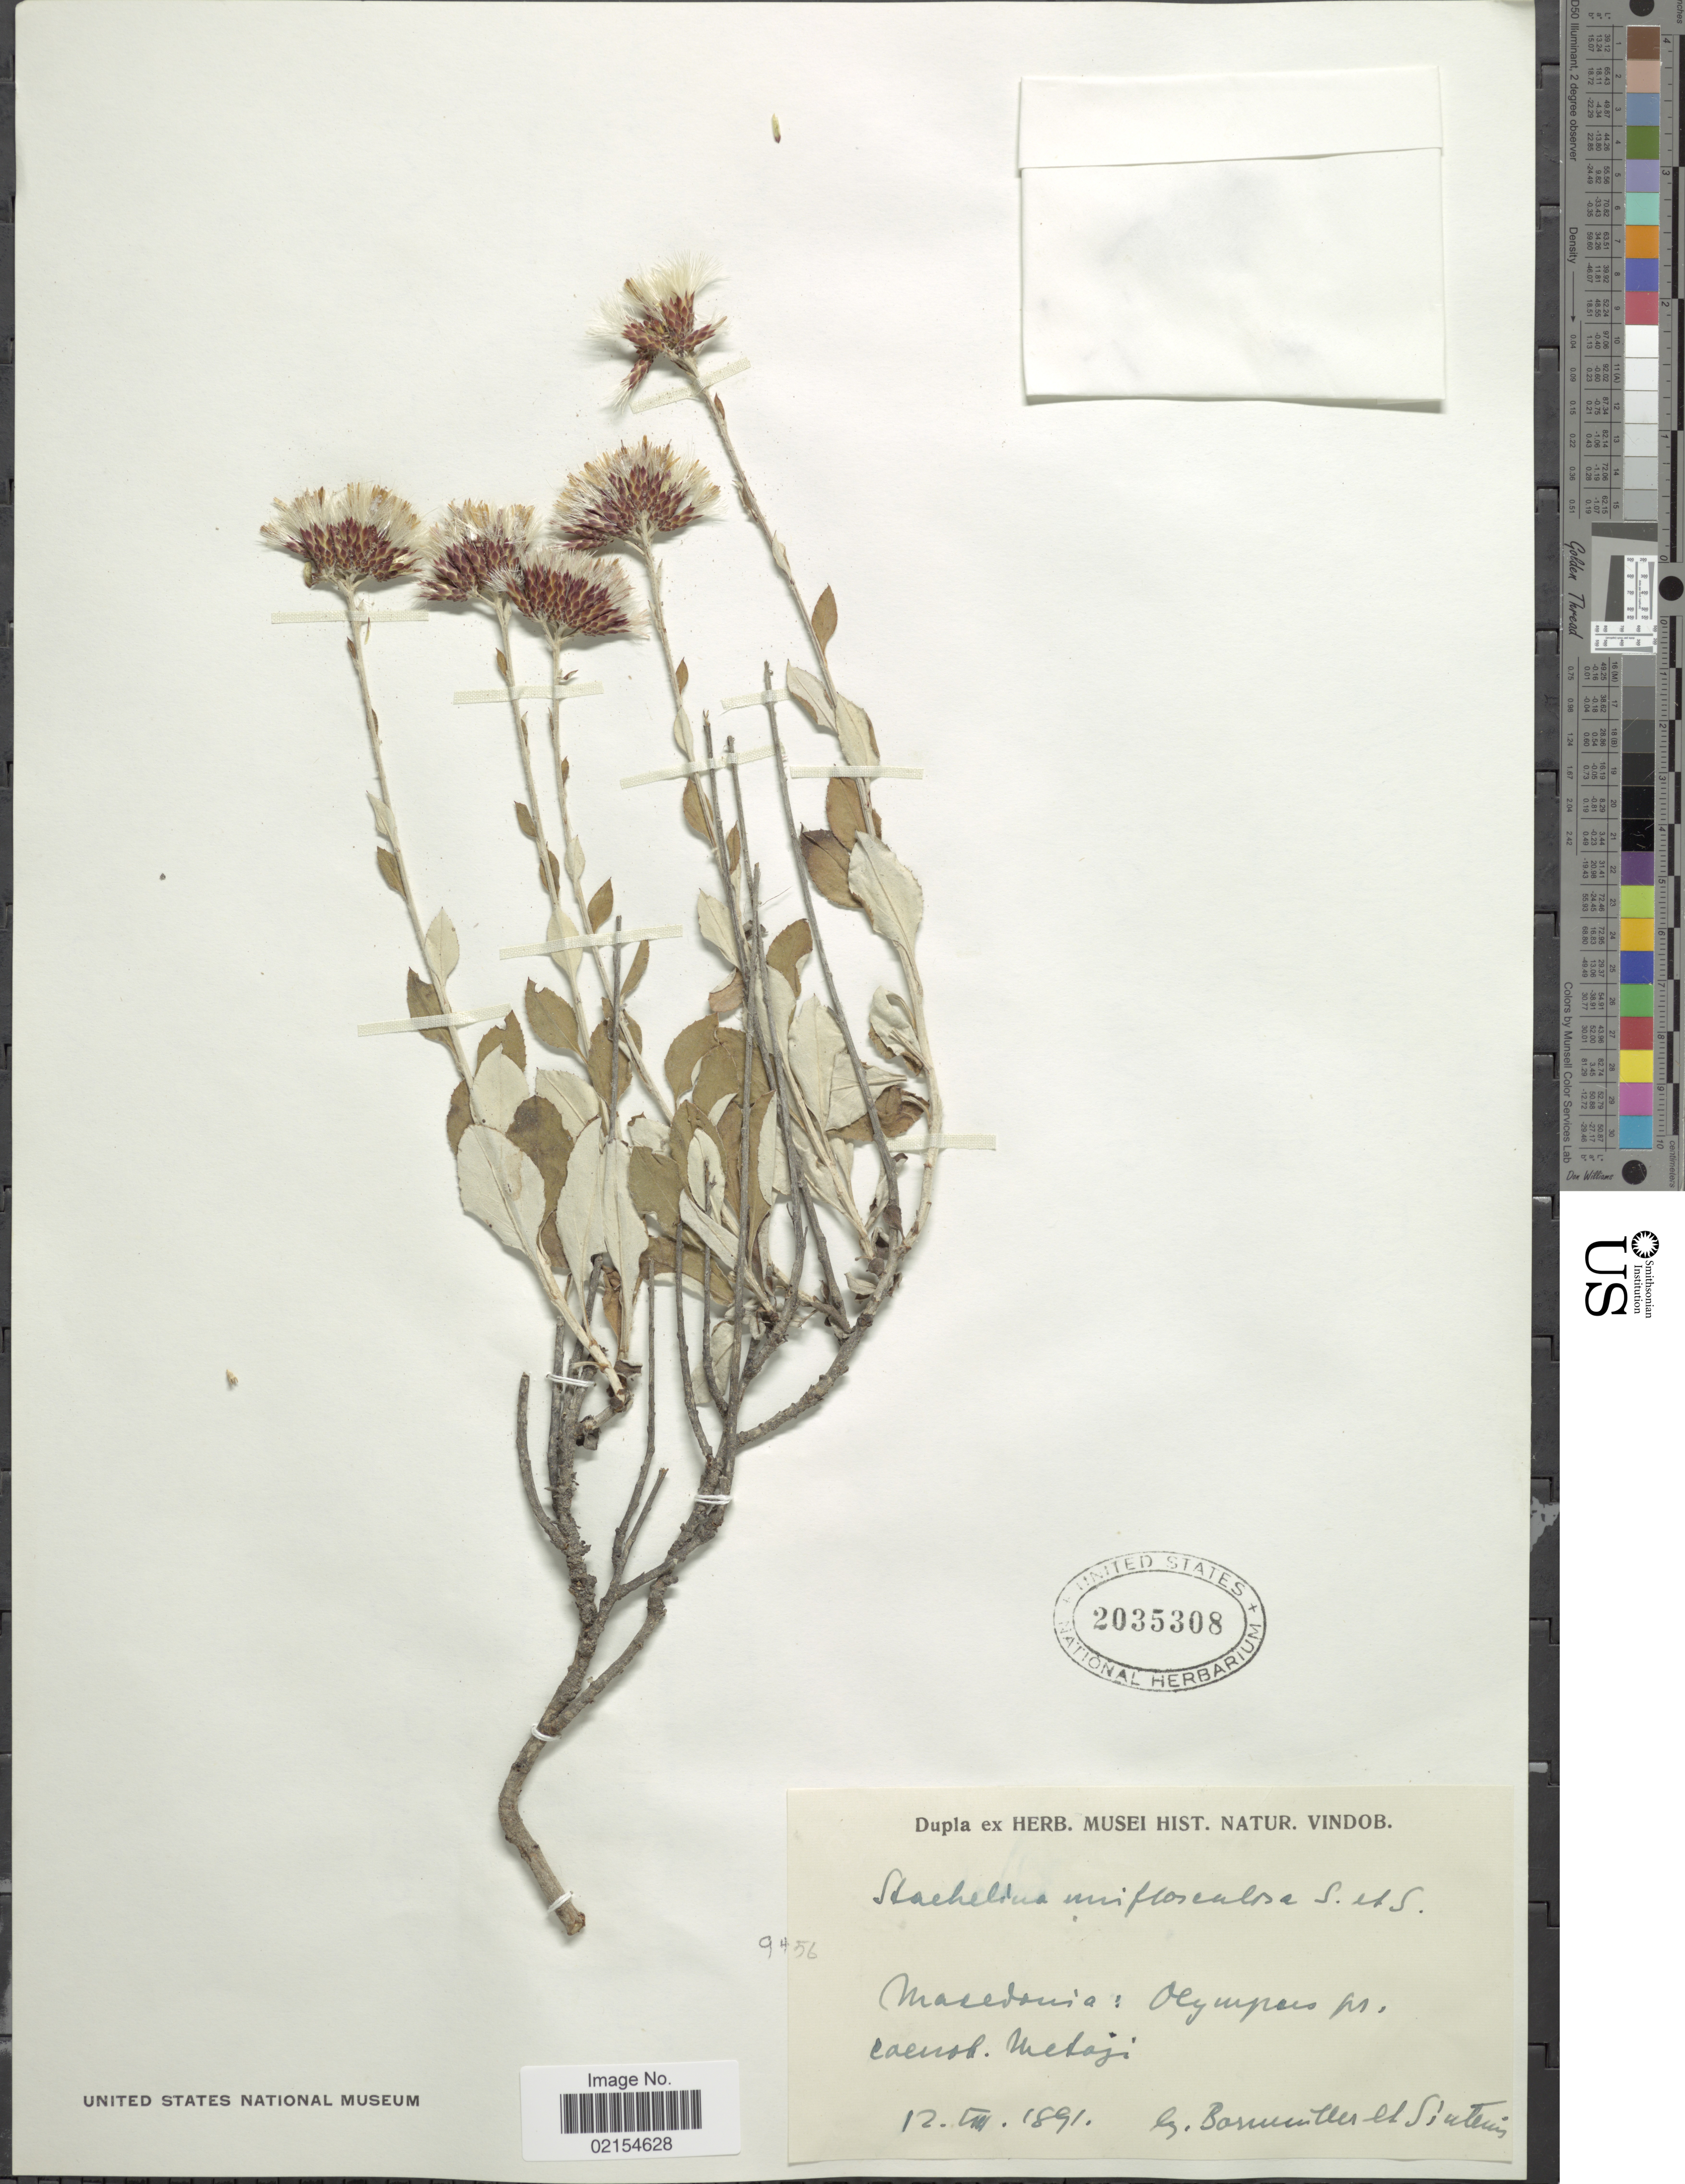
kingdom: Plantae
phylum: Tracheophyta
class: Magnoliopsida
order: Asterales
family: Asteraceae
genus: Staehelina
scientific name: Staehelina uniflosculosa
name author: Sibth. & Sm.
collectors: Boreaulles & Siateuis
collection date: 1891-08-12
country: North Macedonia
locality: Macedonoia: Olympus pr. caenob metogi [interpreted]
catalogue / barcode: US 2035308